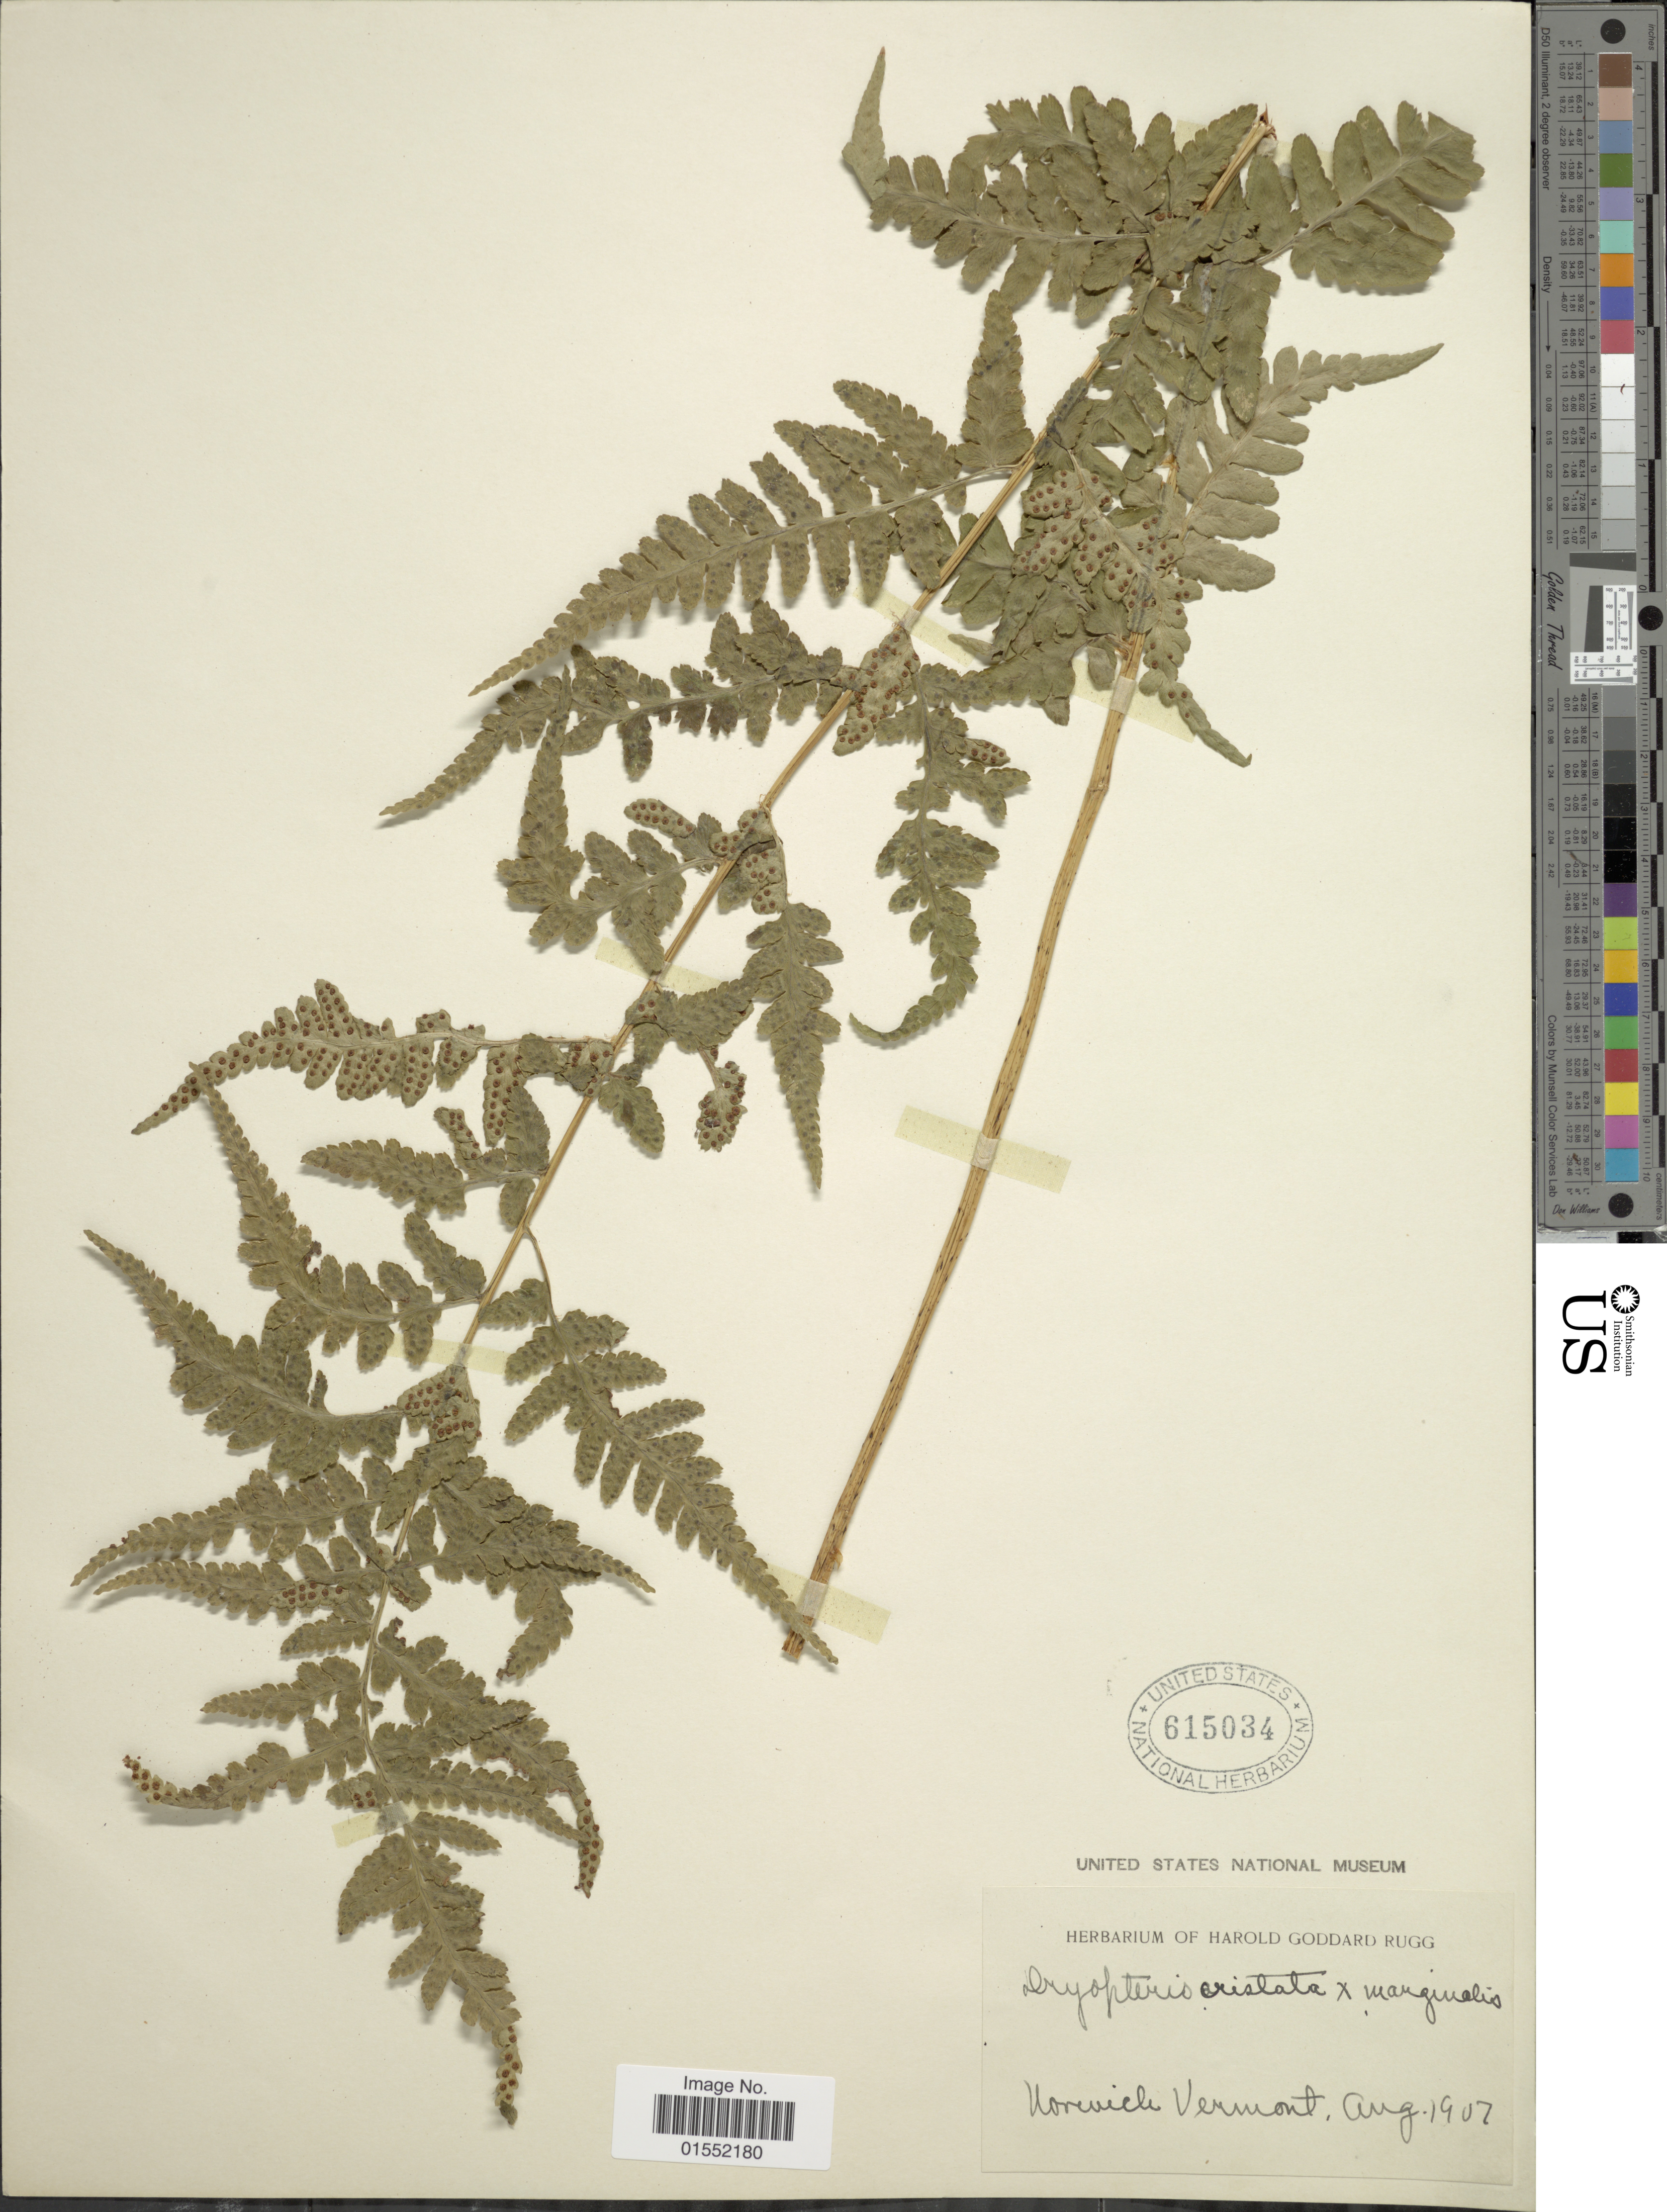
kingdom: Plantae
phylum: Tracheophyta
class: Polypodiopsida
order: Polypodiales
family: Dryopteridaceae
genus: Dryopteris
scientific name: Dryopteris x slossoniae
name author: Wherry ex Lellinger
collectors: ex herb. Harold Goddard Rugg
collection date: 1907-08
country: United States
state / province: Vermont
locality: Norwick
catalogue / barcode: US 615034